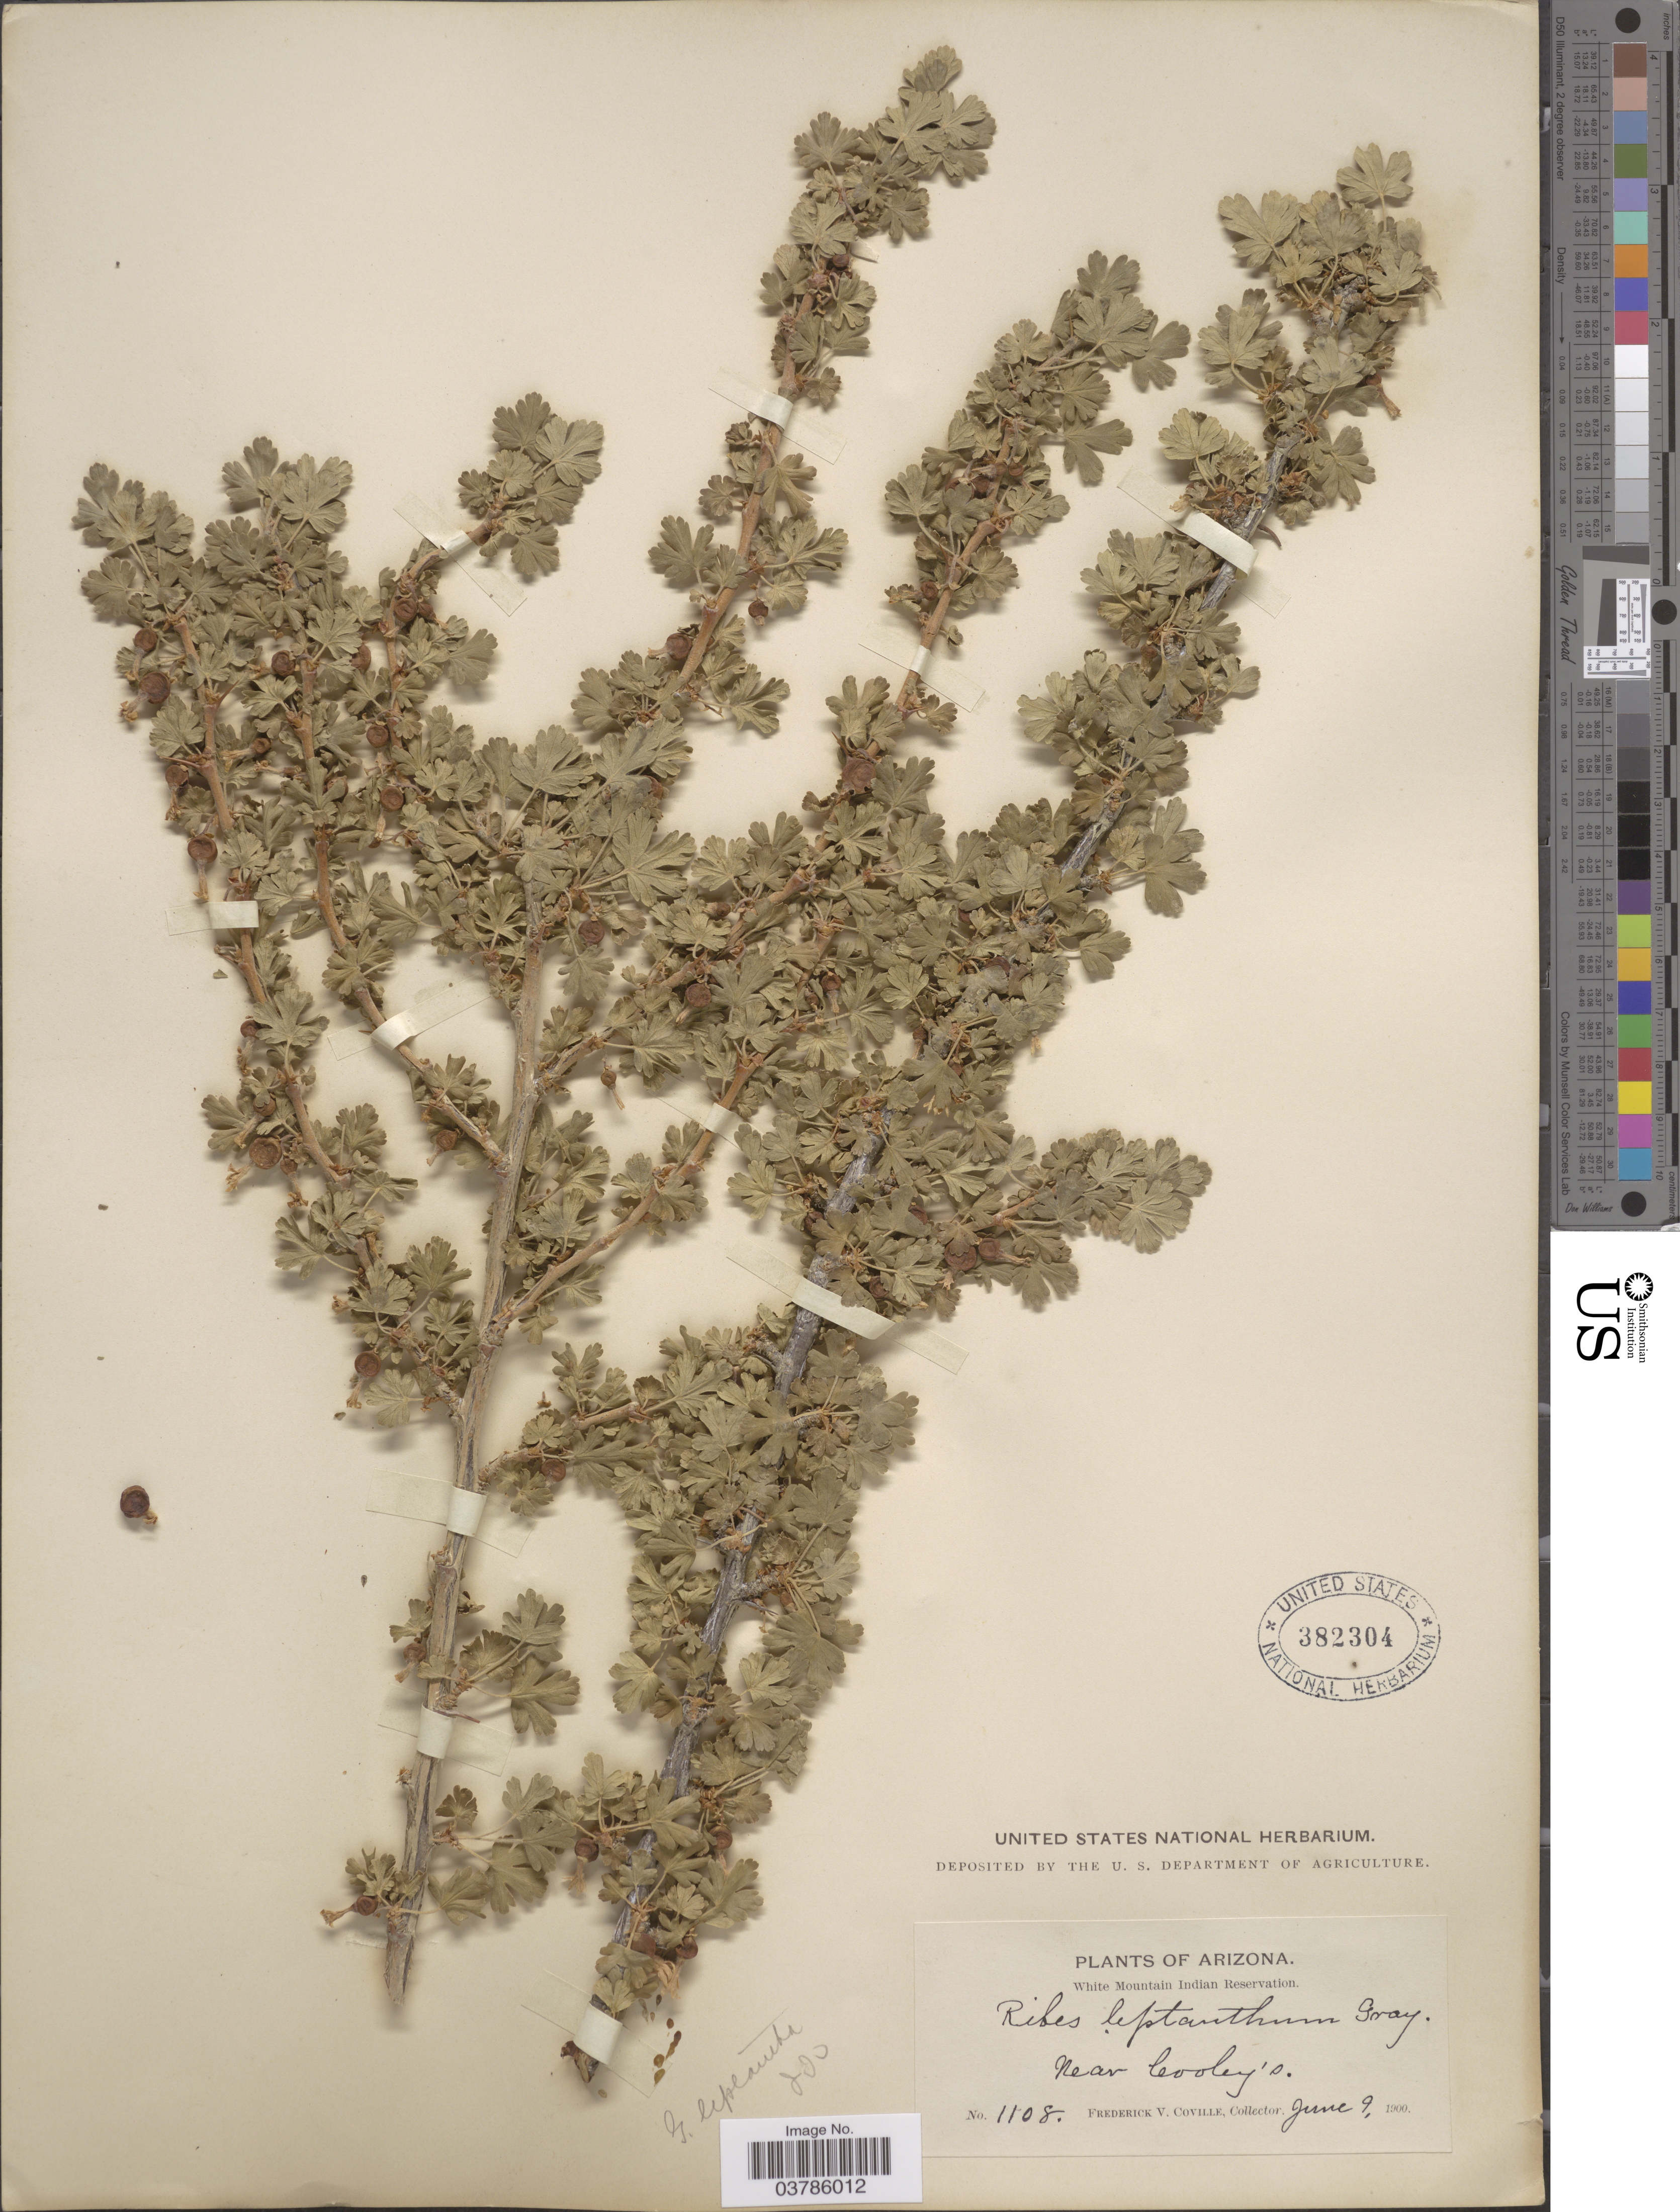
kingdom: Plantae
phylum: Tracheophyta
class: Magnoliopsida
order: Saxifragales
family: Grossulariaceae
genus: Ribes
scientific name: Ribes leptanthum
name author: A. Gray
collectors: F. V. Coville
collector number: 1108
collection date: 1900-06-09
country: United States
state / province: Arizona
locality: White Mountain Indian Reservation. Near Cooley's.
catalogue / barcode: US 382304